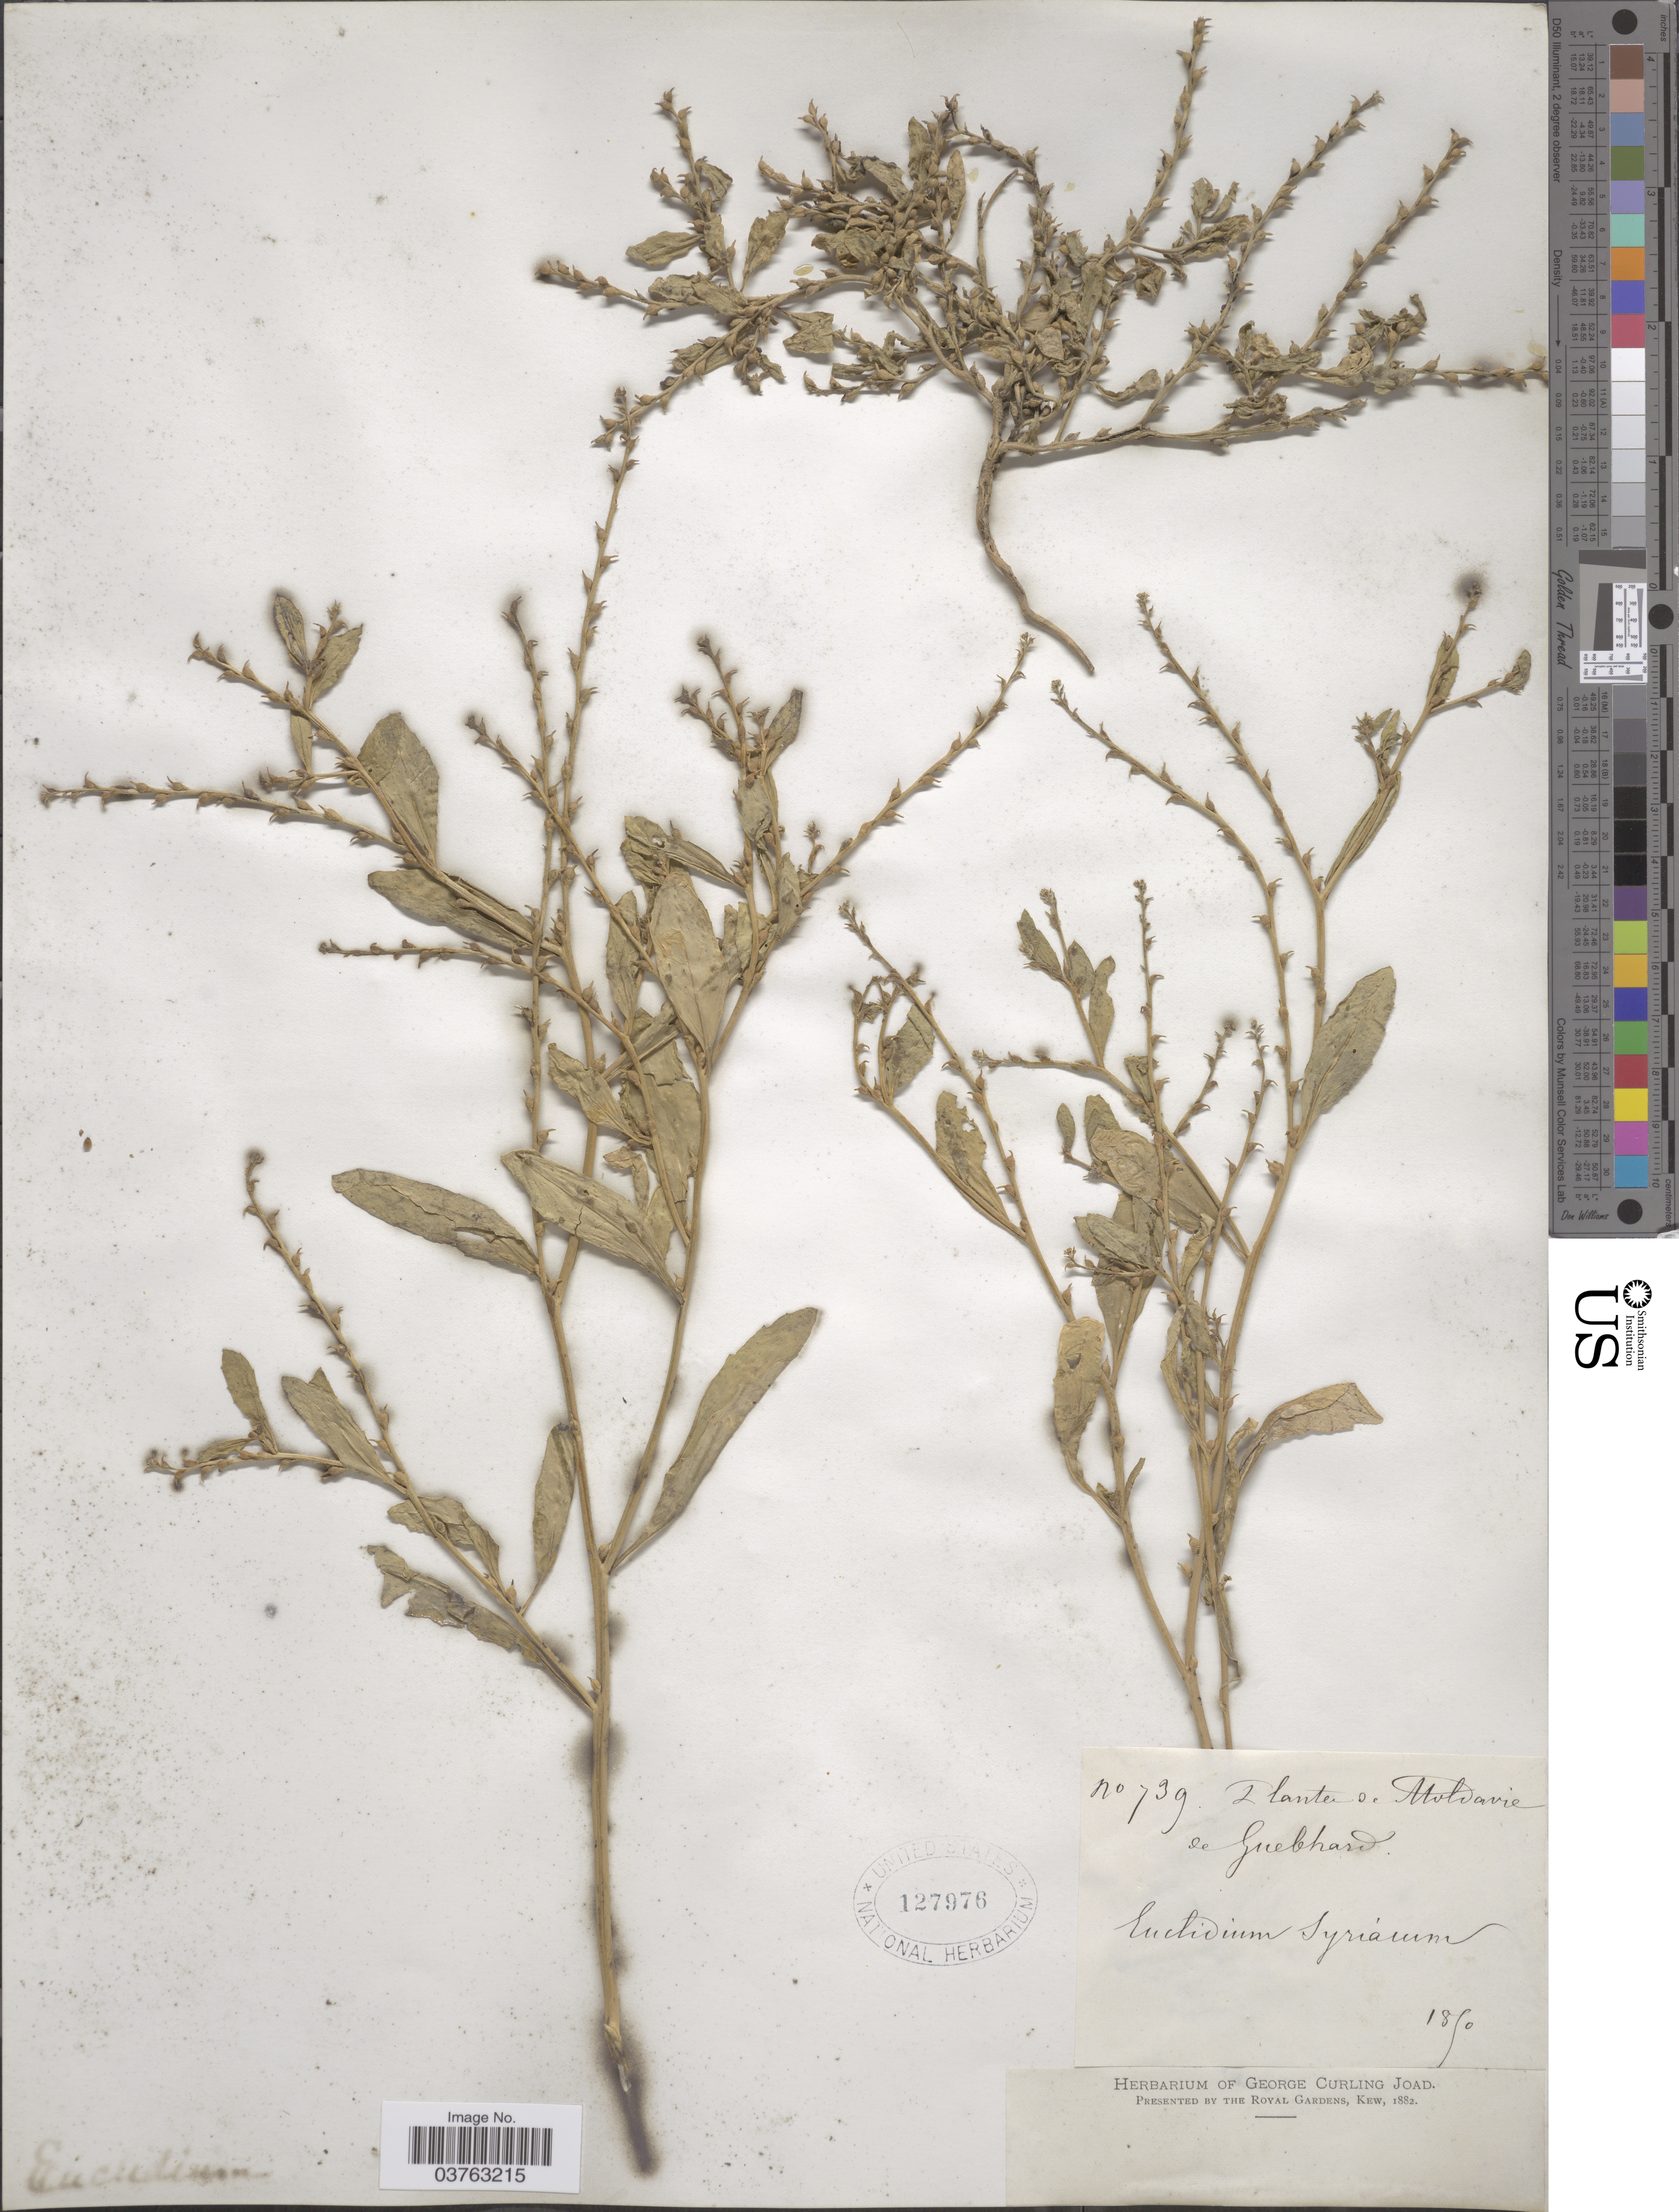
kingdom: Plantae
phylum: Tracheophyta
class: Magnoliopsida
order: Brassicales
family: Brassicaceae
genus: Euclidium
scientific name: Euclidium syriacum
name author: (L.) W.T. Aiton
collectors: ex herb. George Curling Joad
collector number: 739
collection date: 1890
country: Moldova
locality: Moldavie de Guebhard.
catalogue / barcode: US 127976